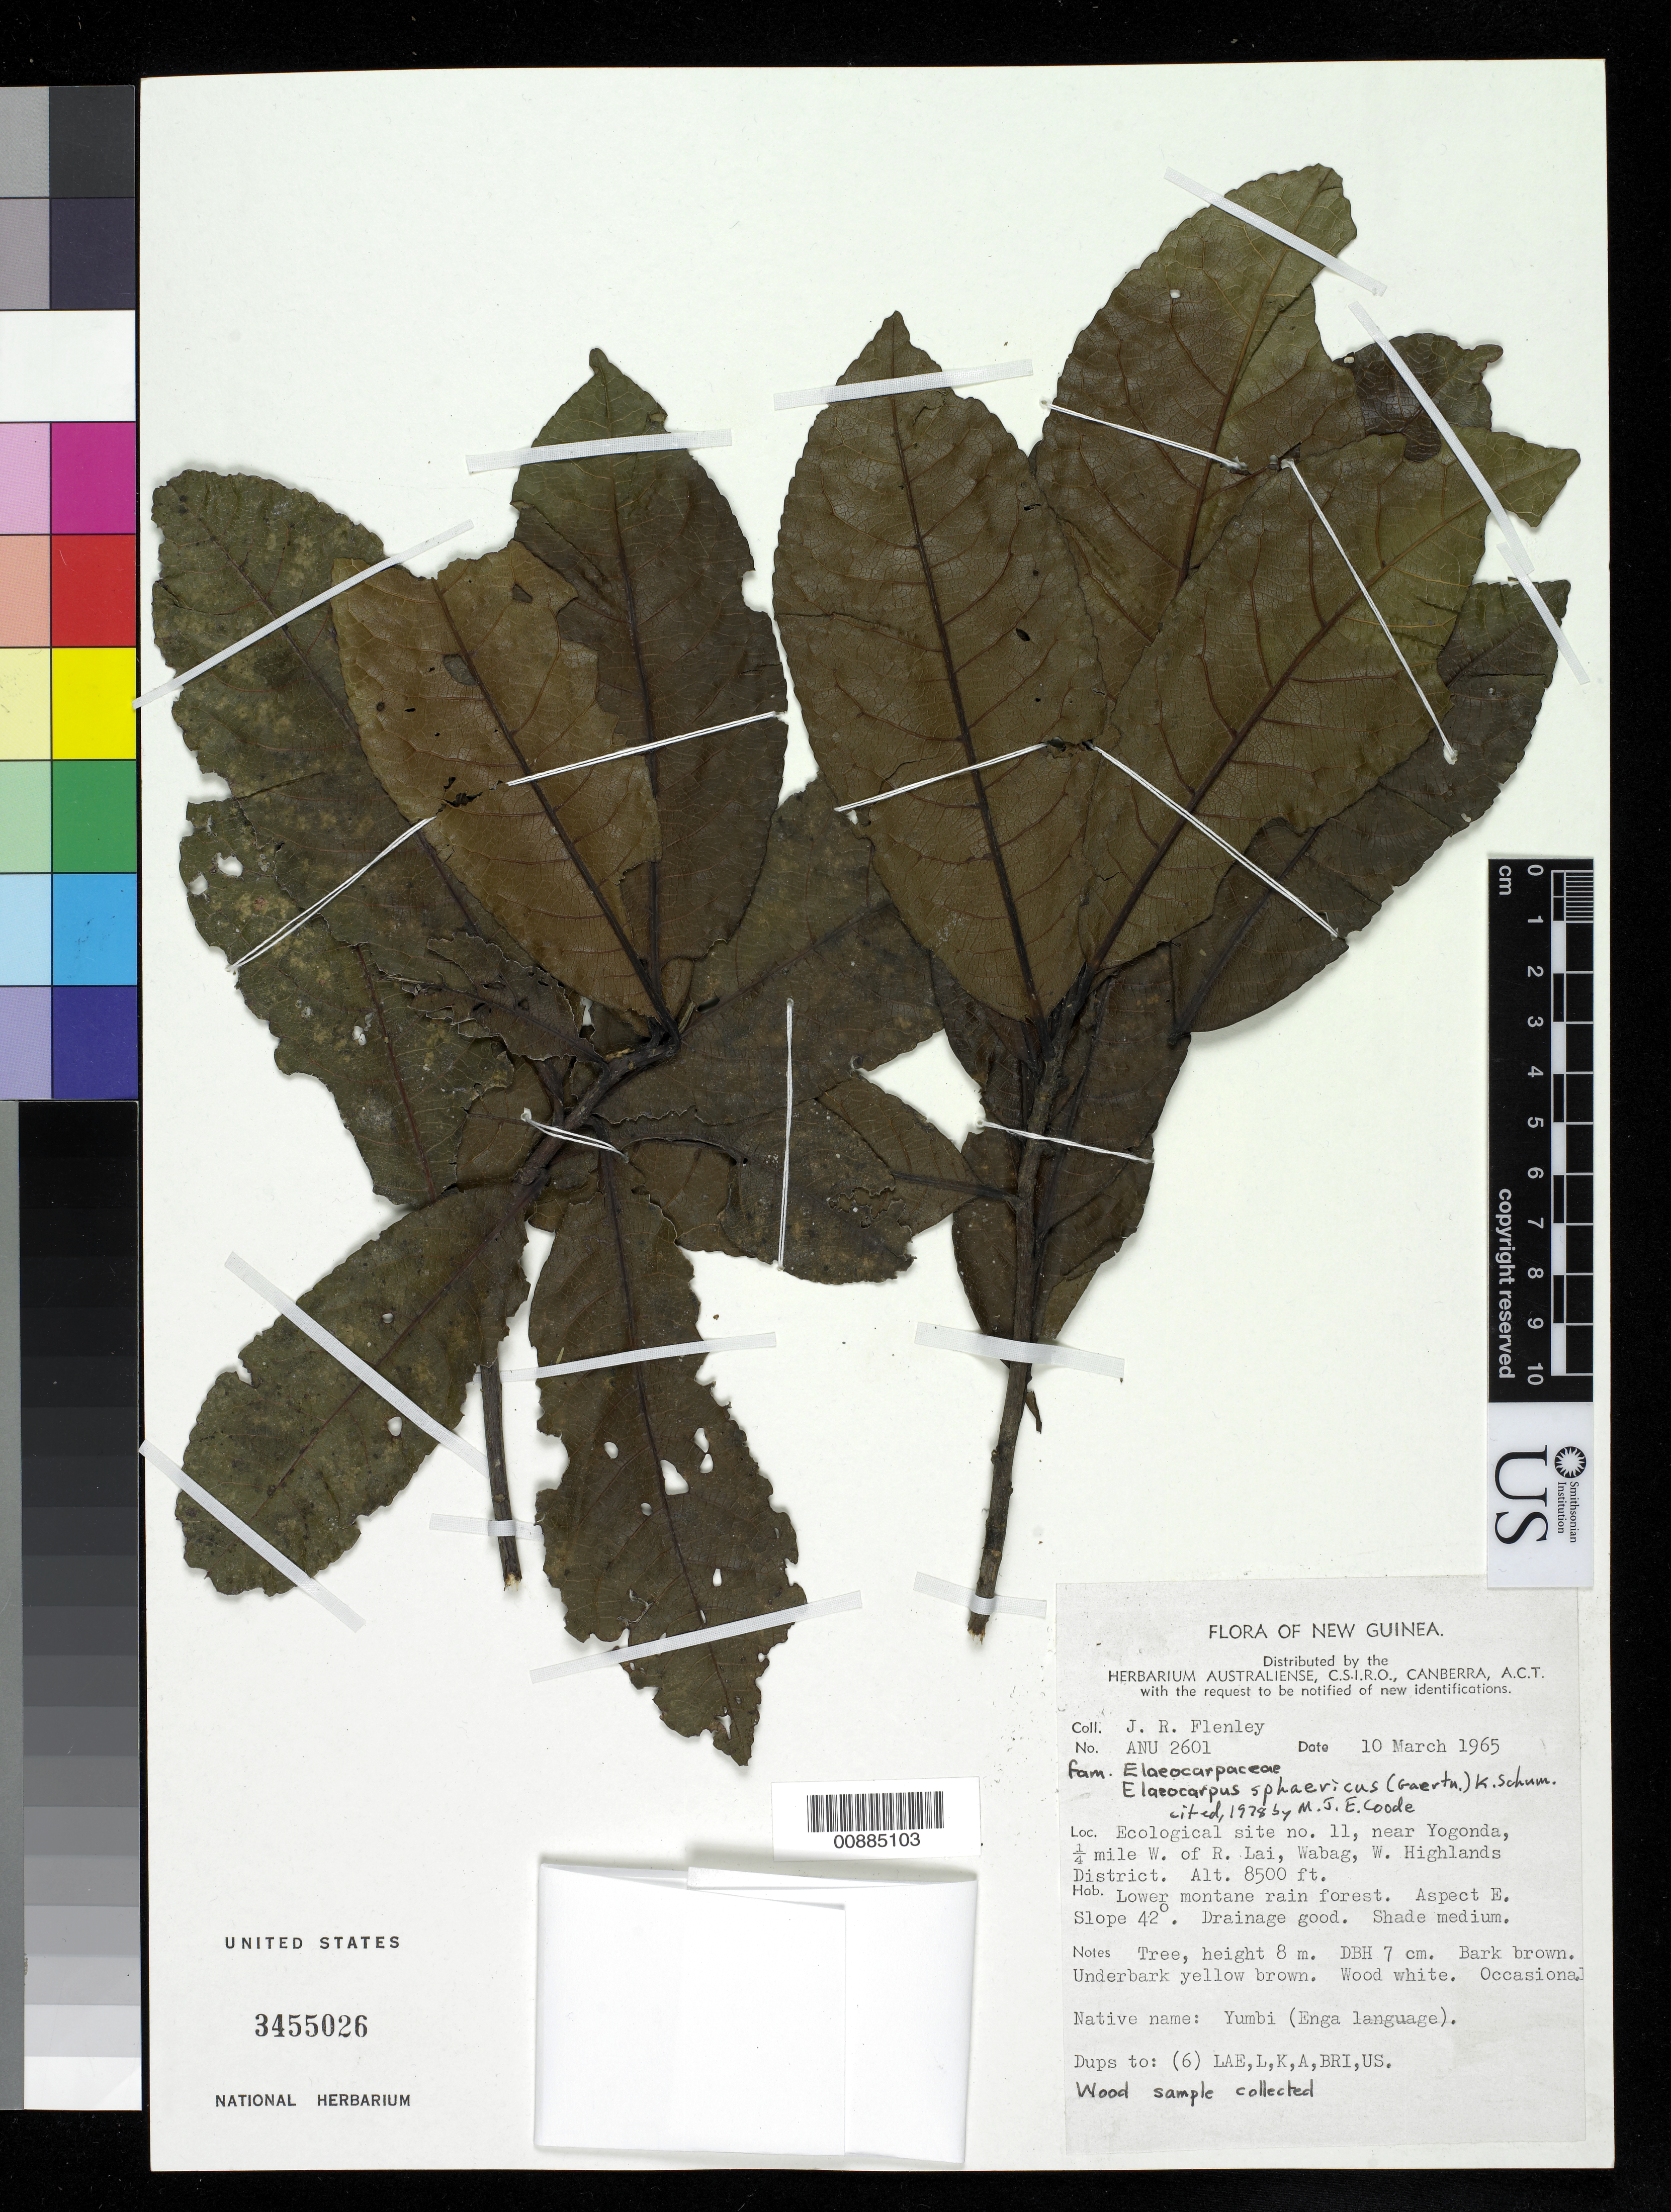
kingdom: Plantae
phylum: Tracheophyta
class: Magnoliopsida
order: Oxalidales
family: Elaeocarpaceae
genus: Elaeocarpus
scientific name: Elaeocarpus angustifolius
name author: Blume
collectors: J. Flenley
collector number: ANU 2601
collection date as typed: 10 Mar 1965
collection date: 1965-03-10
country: Papua New Guinea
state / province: Enga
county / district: Wabag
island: New Guinea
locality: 1/4 mile W. of R. Lai, near Yogonda. Ecological site no. 11.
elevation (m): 2591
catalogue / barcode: US 3455026